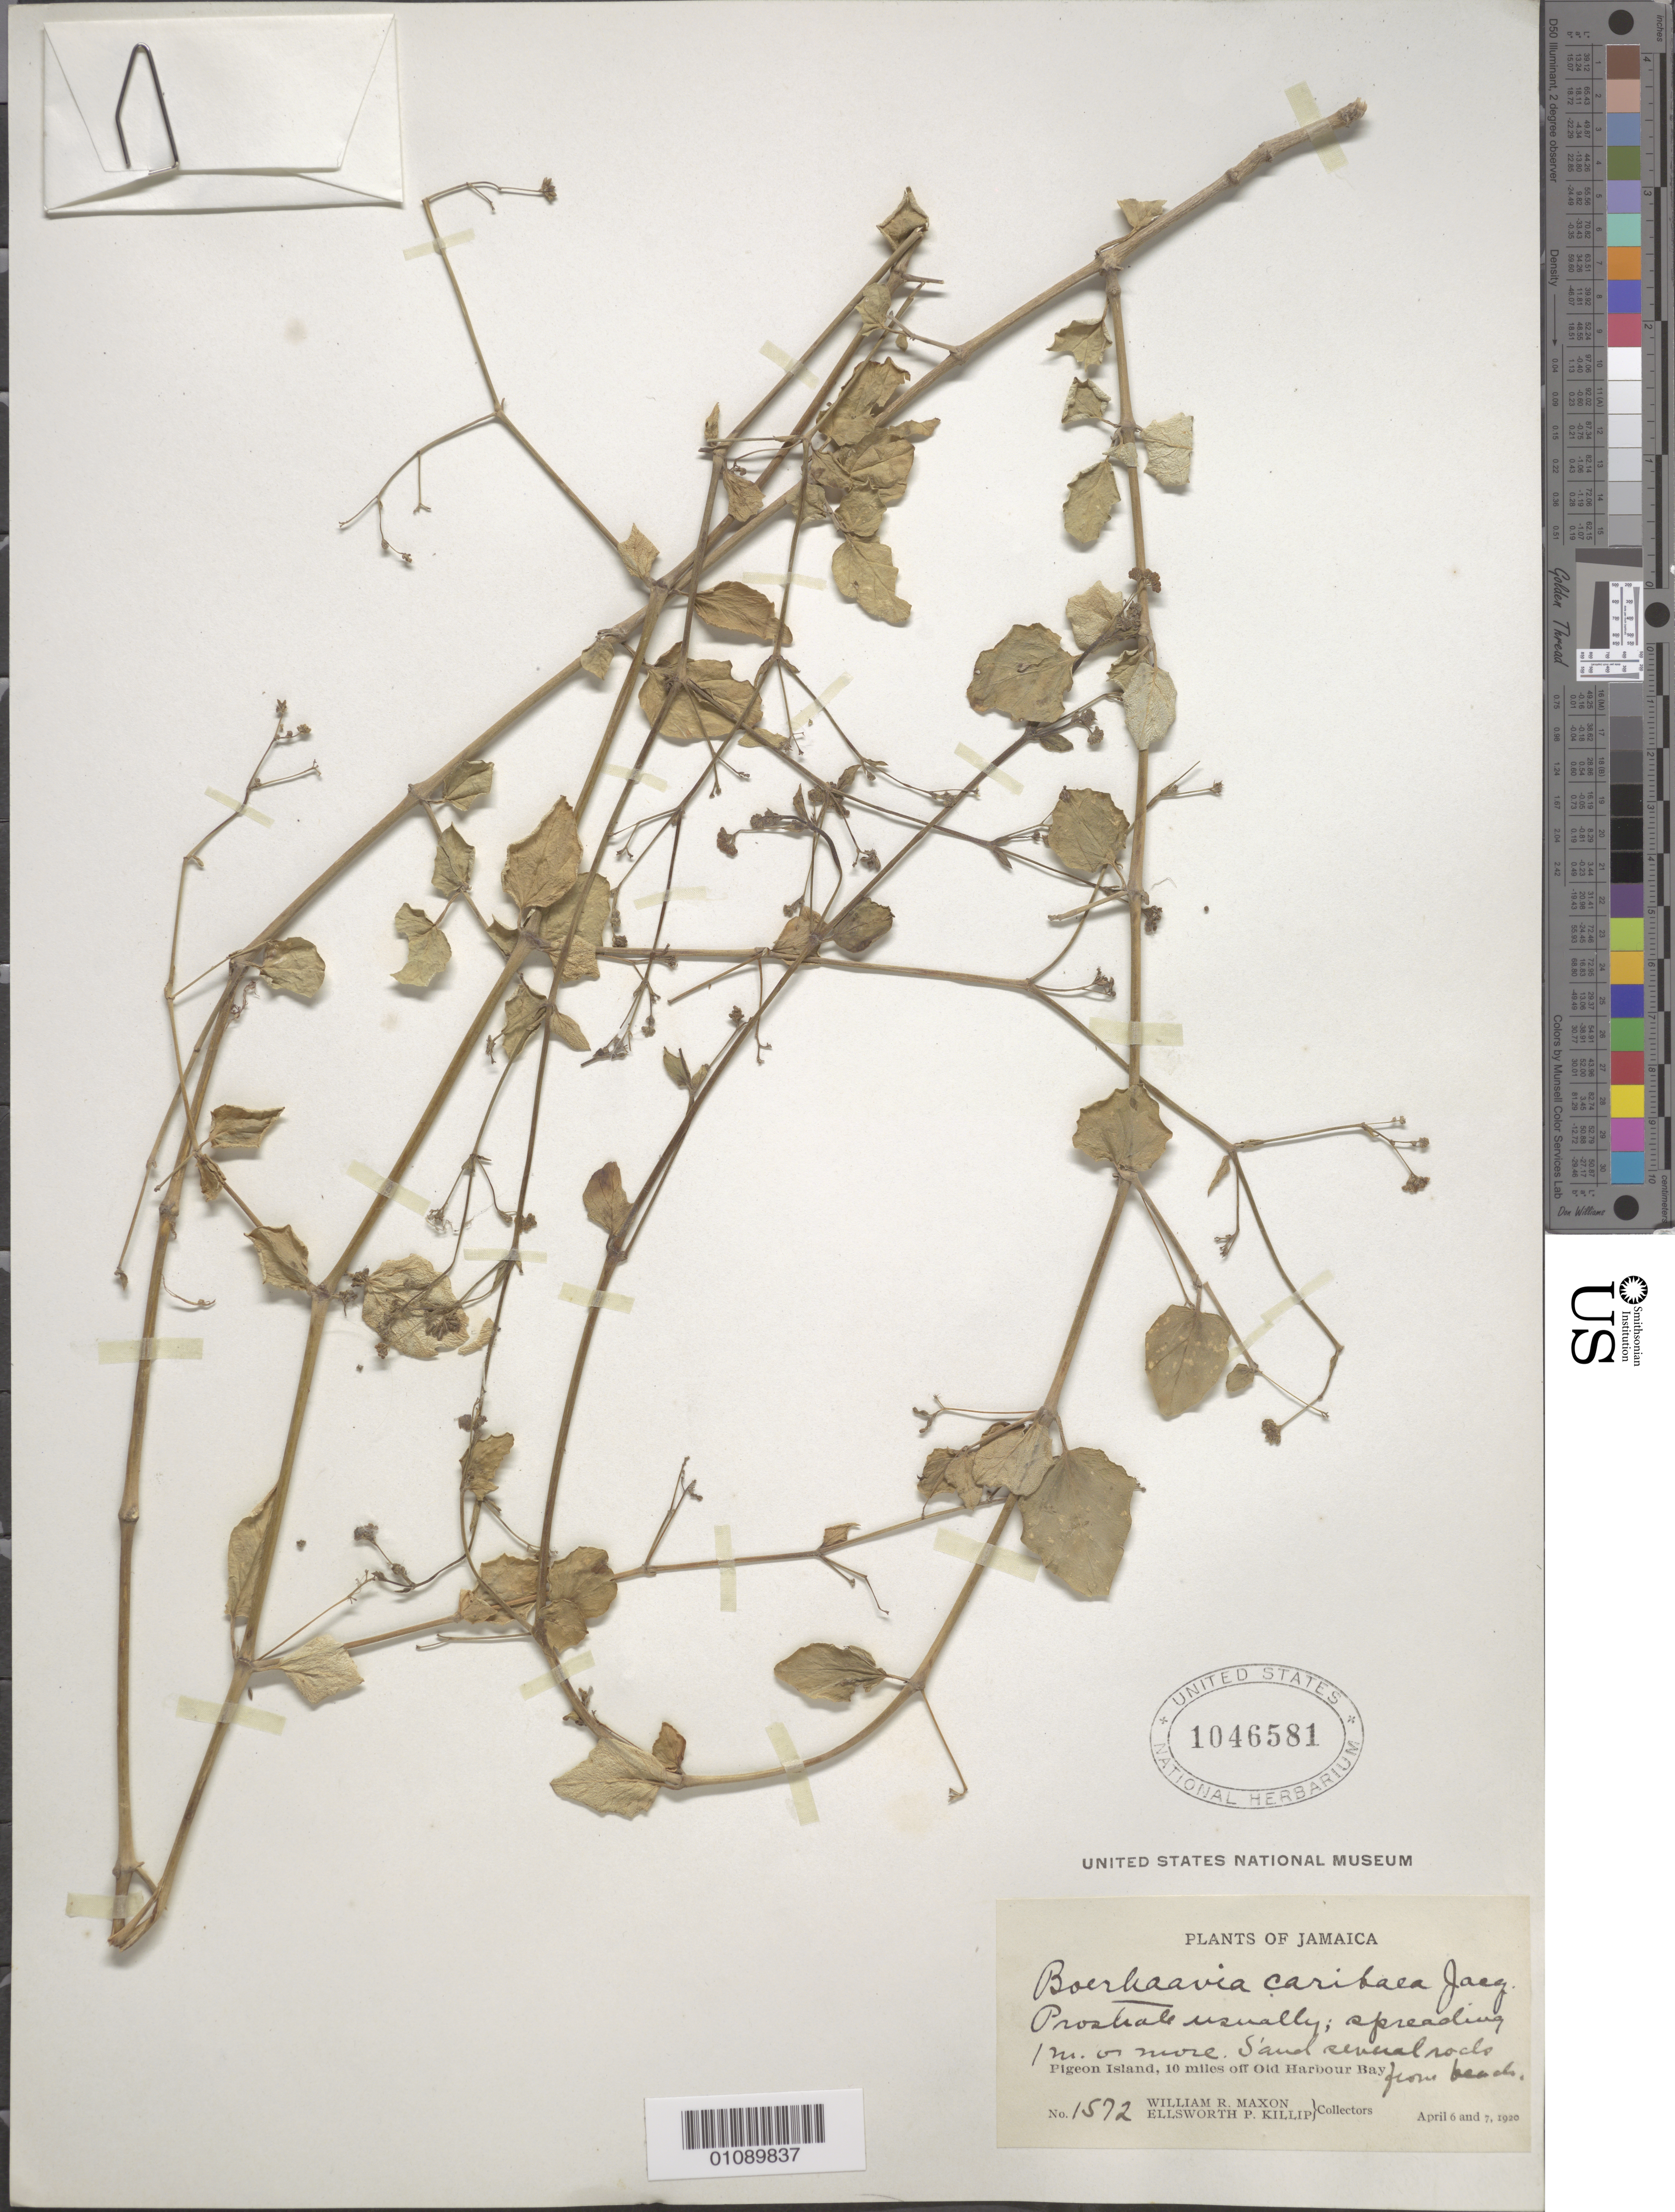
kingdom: Plantae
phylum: Tracheophyta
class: Magnoliopsida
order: Caryophyllales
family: Nyctaginaceae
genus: Boerhavia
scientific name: Boerhavia caribaea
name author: Jacq.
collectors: W. R. Maxon & E. P. Killip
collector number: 1572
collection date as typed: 06 Apr 1920 to 07 Apr 1920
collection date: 1920-04-06/1920-04-07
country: Jamaica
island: Pigeon Island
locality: Pigeon Island, 10 miles off Old Harbour Bay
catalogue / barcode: US 1046581